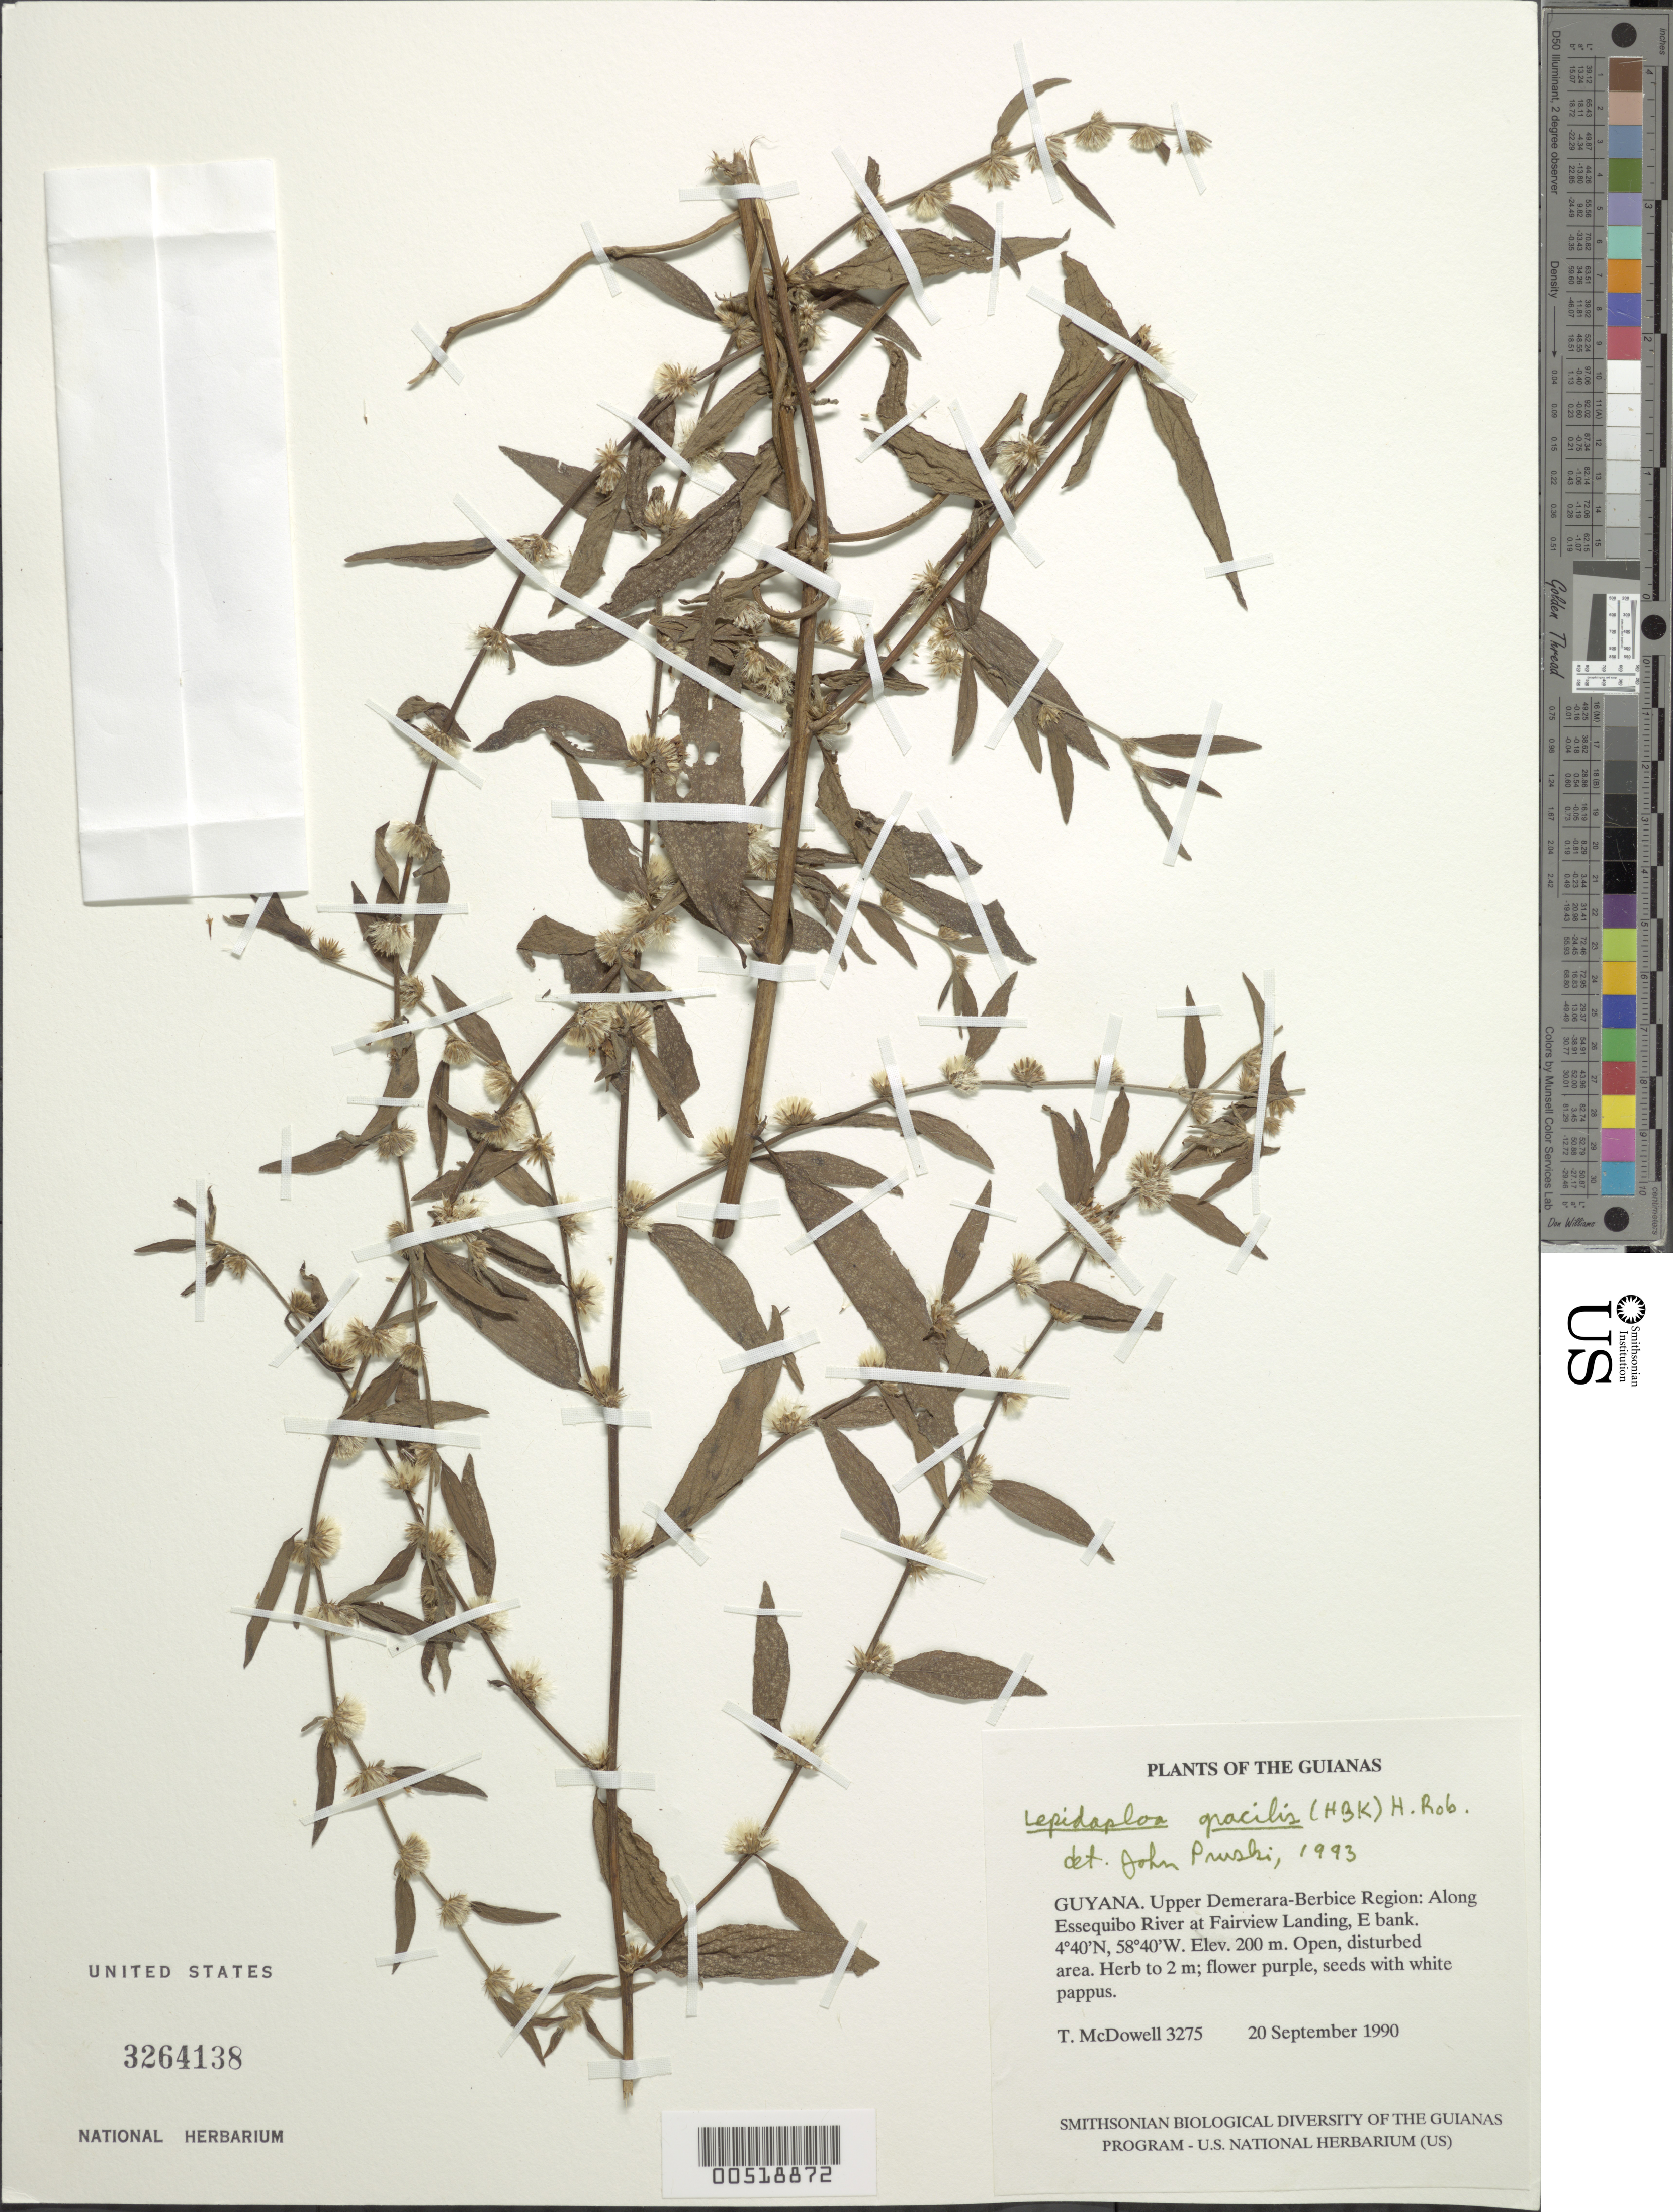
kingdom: Plantae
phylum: Tracheophyta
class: Magnoliopsida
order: Asterales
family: Asteraceae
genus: Lepidaploa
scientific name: Lepidaploa gracilis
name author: (Kunth) H. Rob.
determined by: Pruski, J. F.; Funk, V. A.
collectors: T. McDowell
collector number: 3275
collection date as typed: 20 September 1990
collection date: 1990-09-20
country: Guyana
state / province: U. Demerara-Berbice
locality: E bank Essequibo River at Fairview Landing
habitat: Open, disturbed area along road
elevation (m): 91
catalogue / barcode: US 3264138